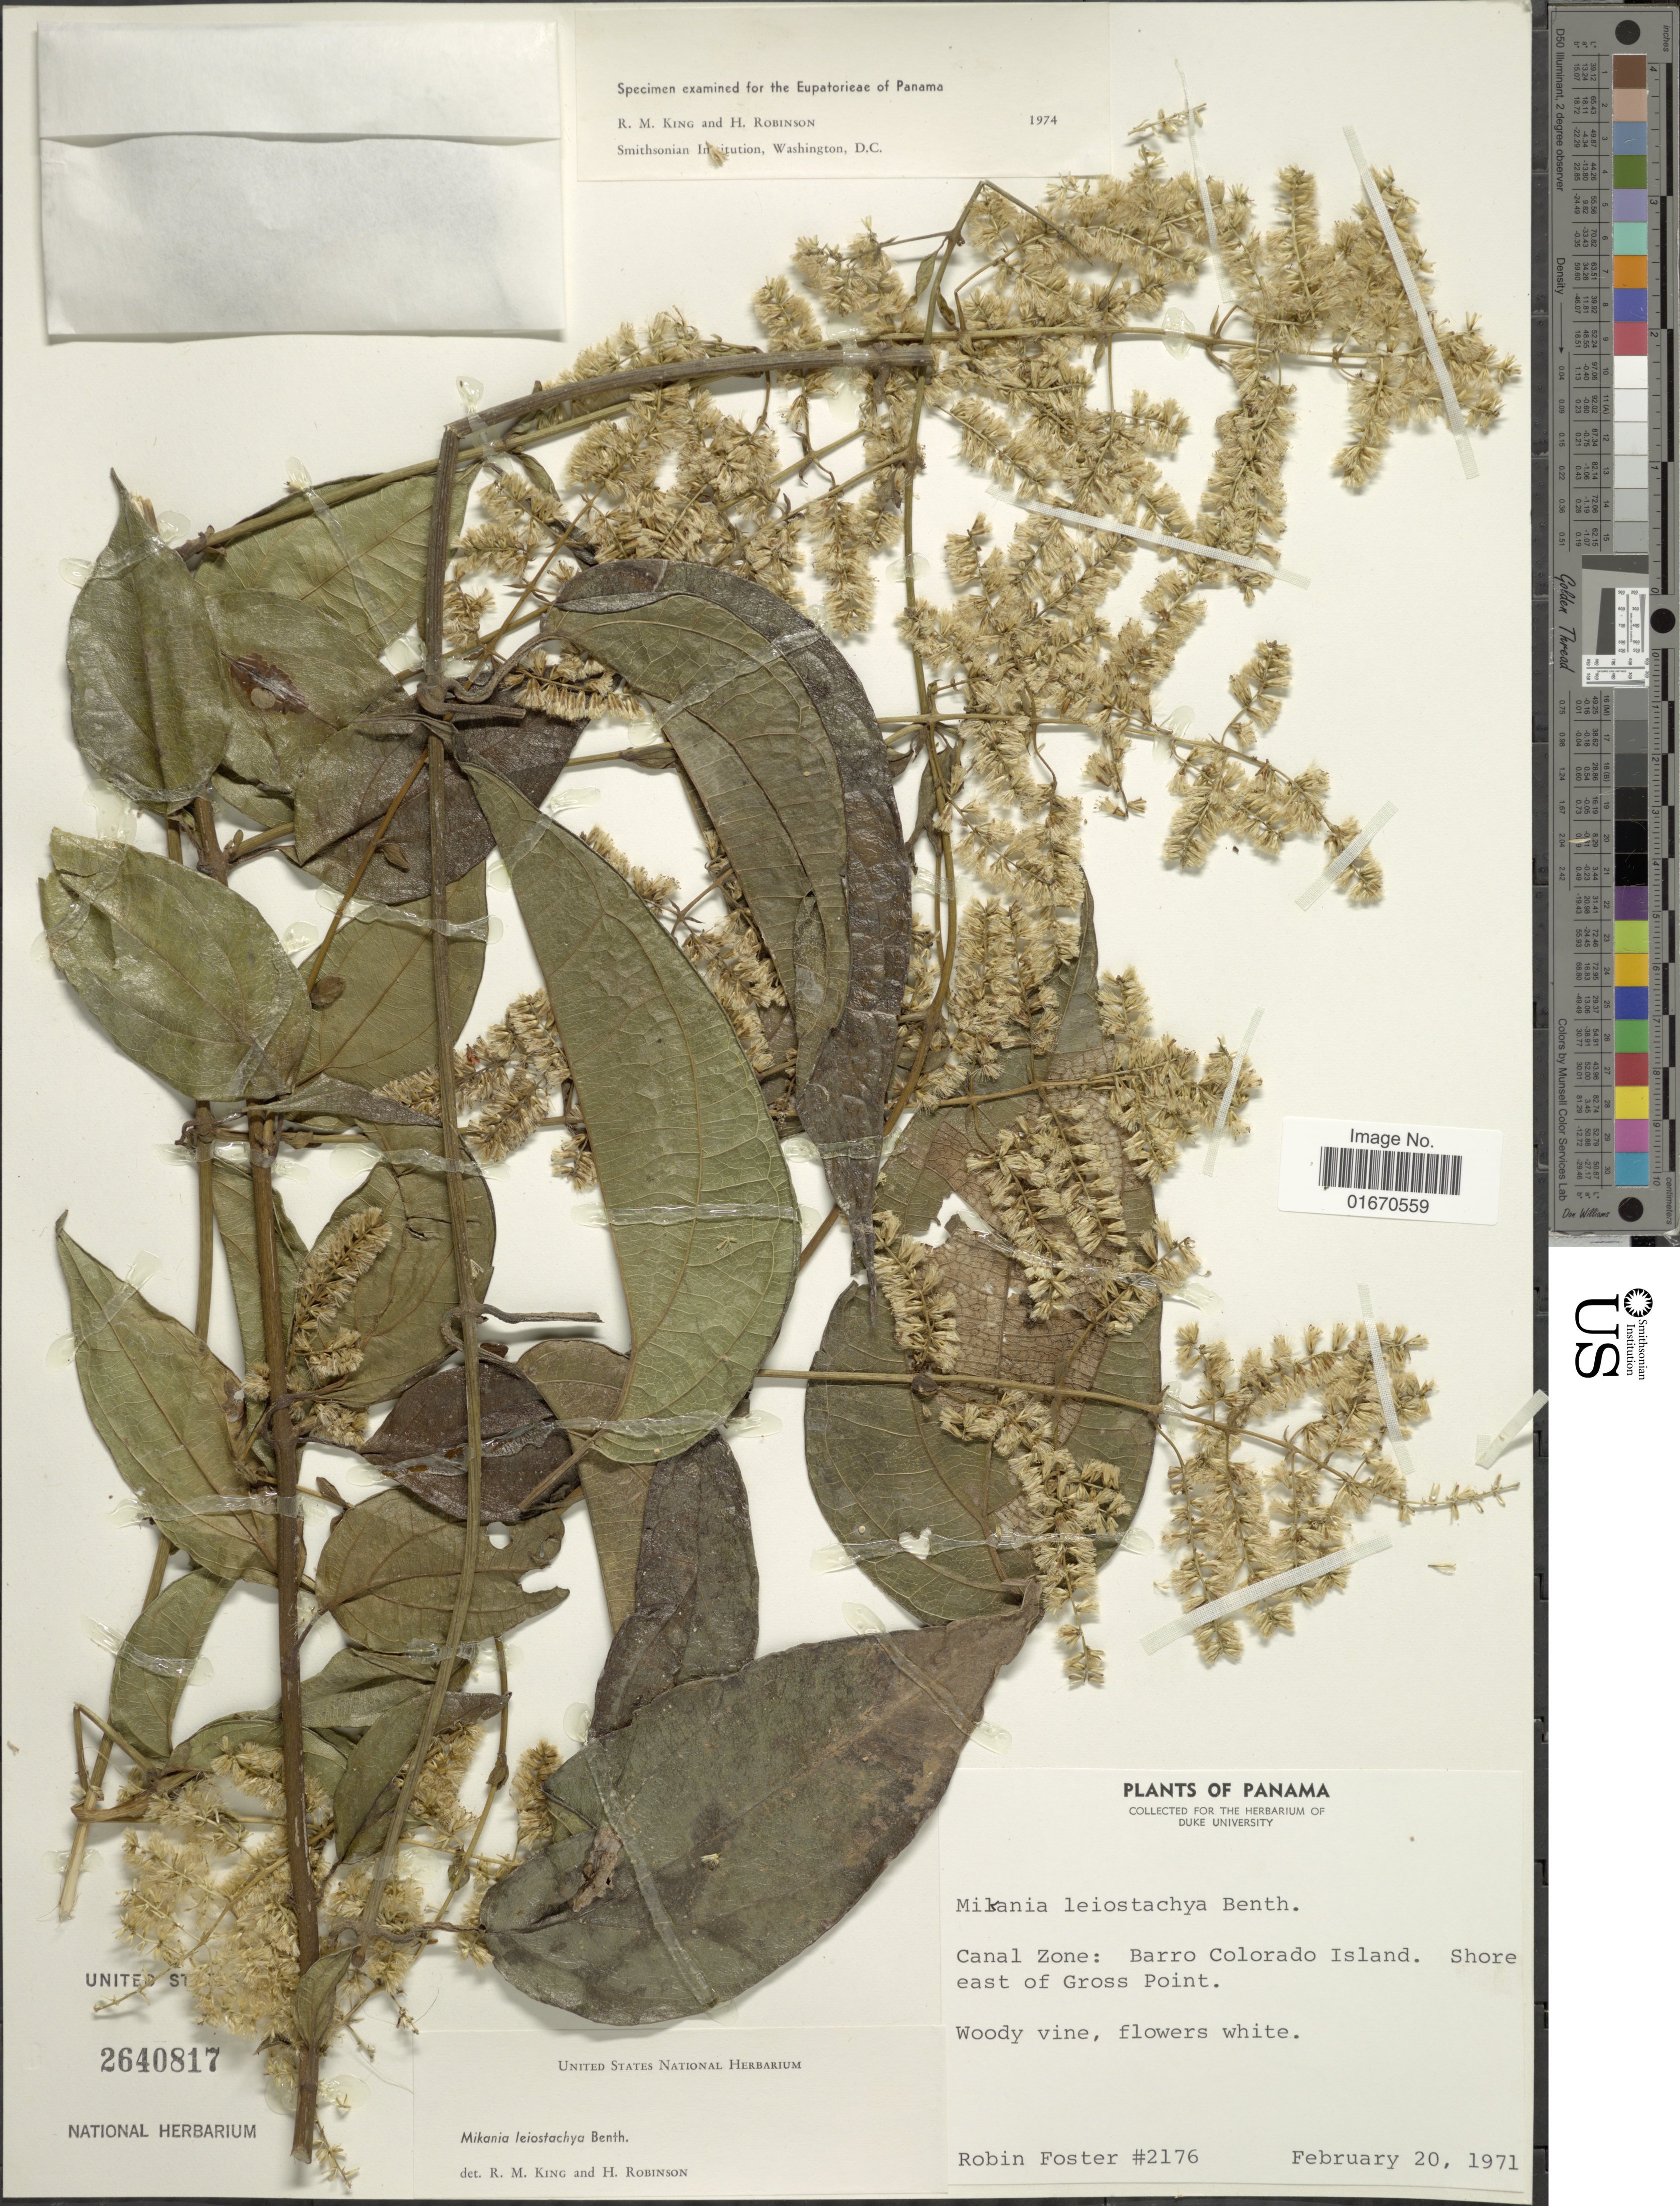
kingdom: Plantae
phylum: Tracheophyta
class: Magnoliopsida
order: Asterales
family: Asteraceae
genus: Mikania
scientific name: Mikania leiostachya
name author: Benth.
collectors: R. B. Foster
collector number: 2176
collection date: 1971-02-20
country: Panama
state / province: Panamá Oeste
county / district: Canal Zone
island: Barro Colorado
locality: Canal Zone, Barro Colorado Island, shore east of Gross Point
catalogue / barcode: US 2640817